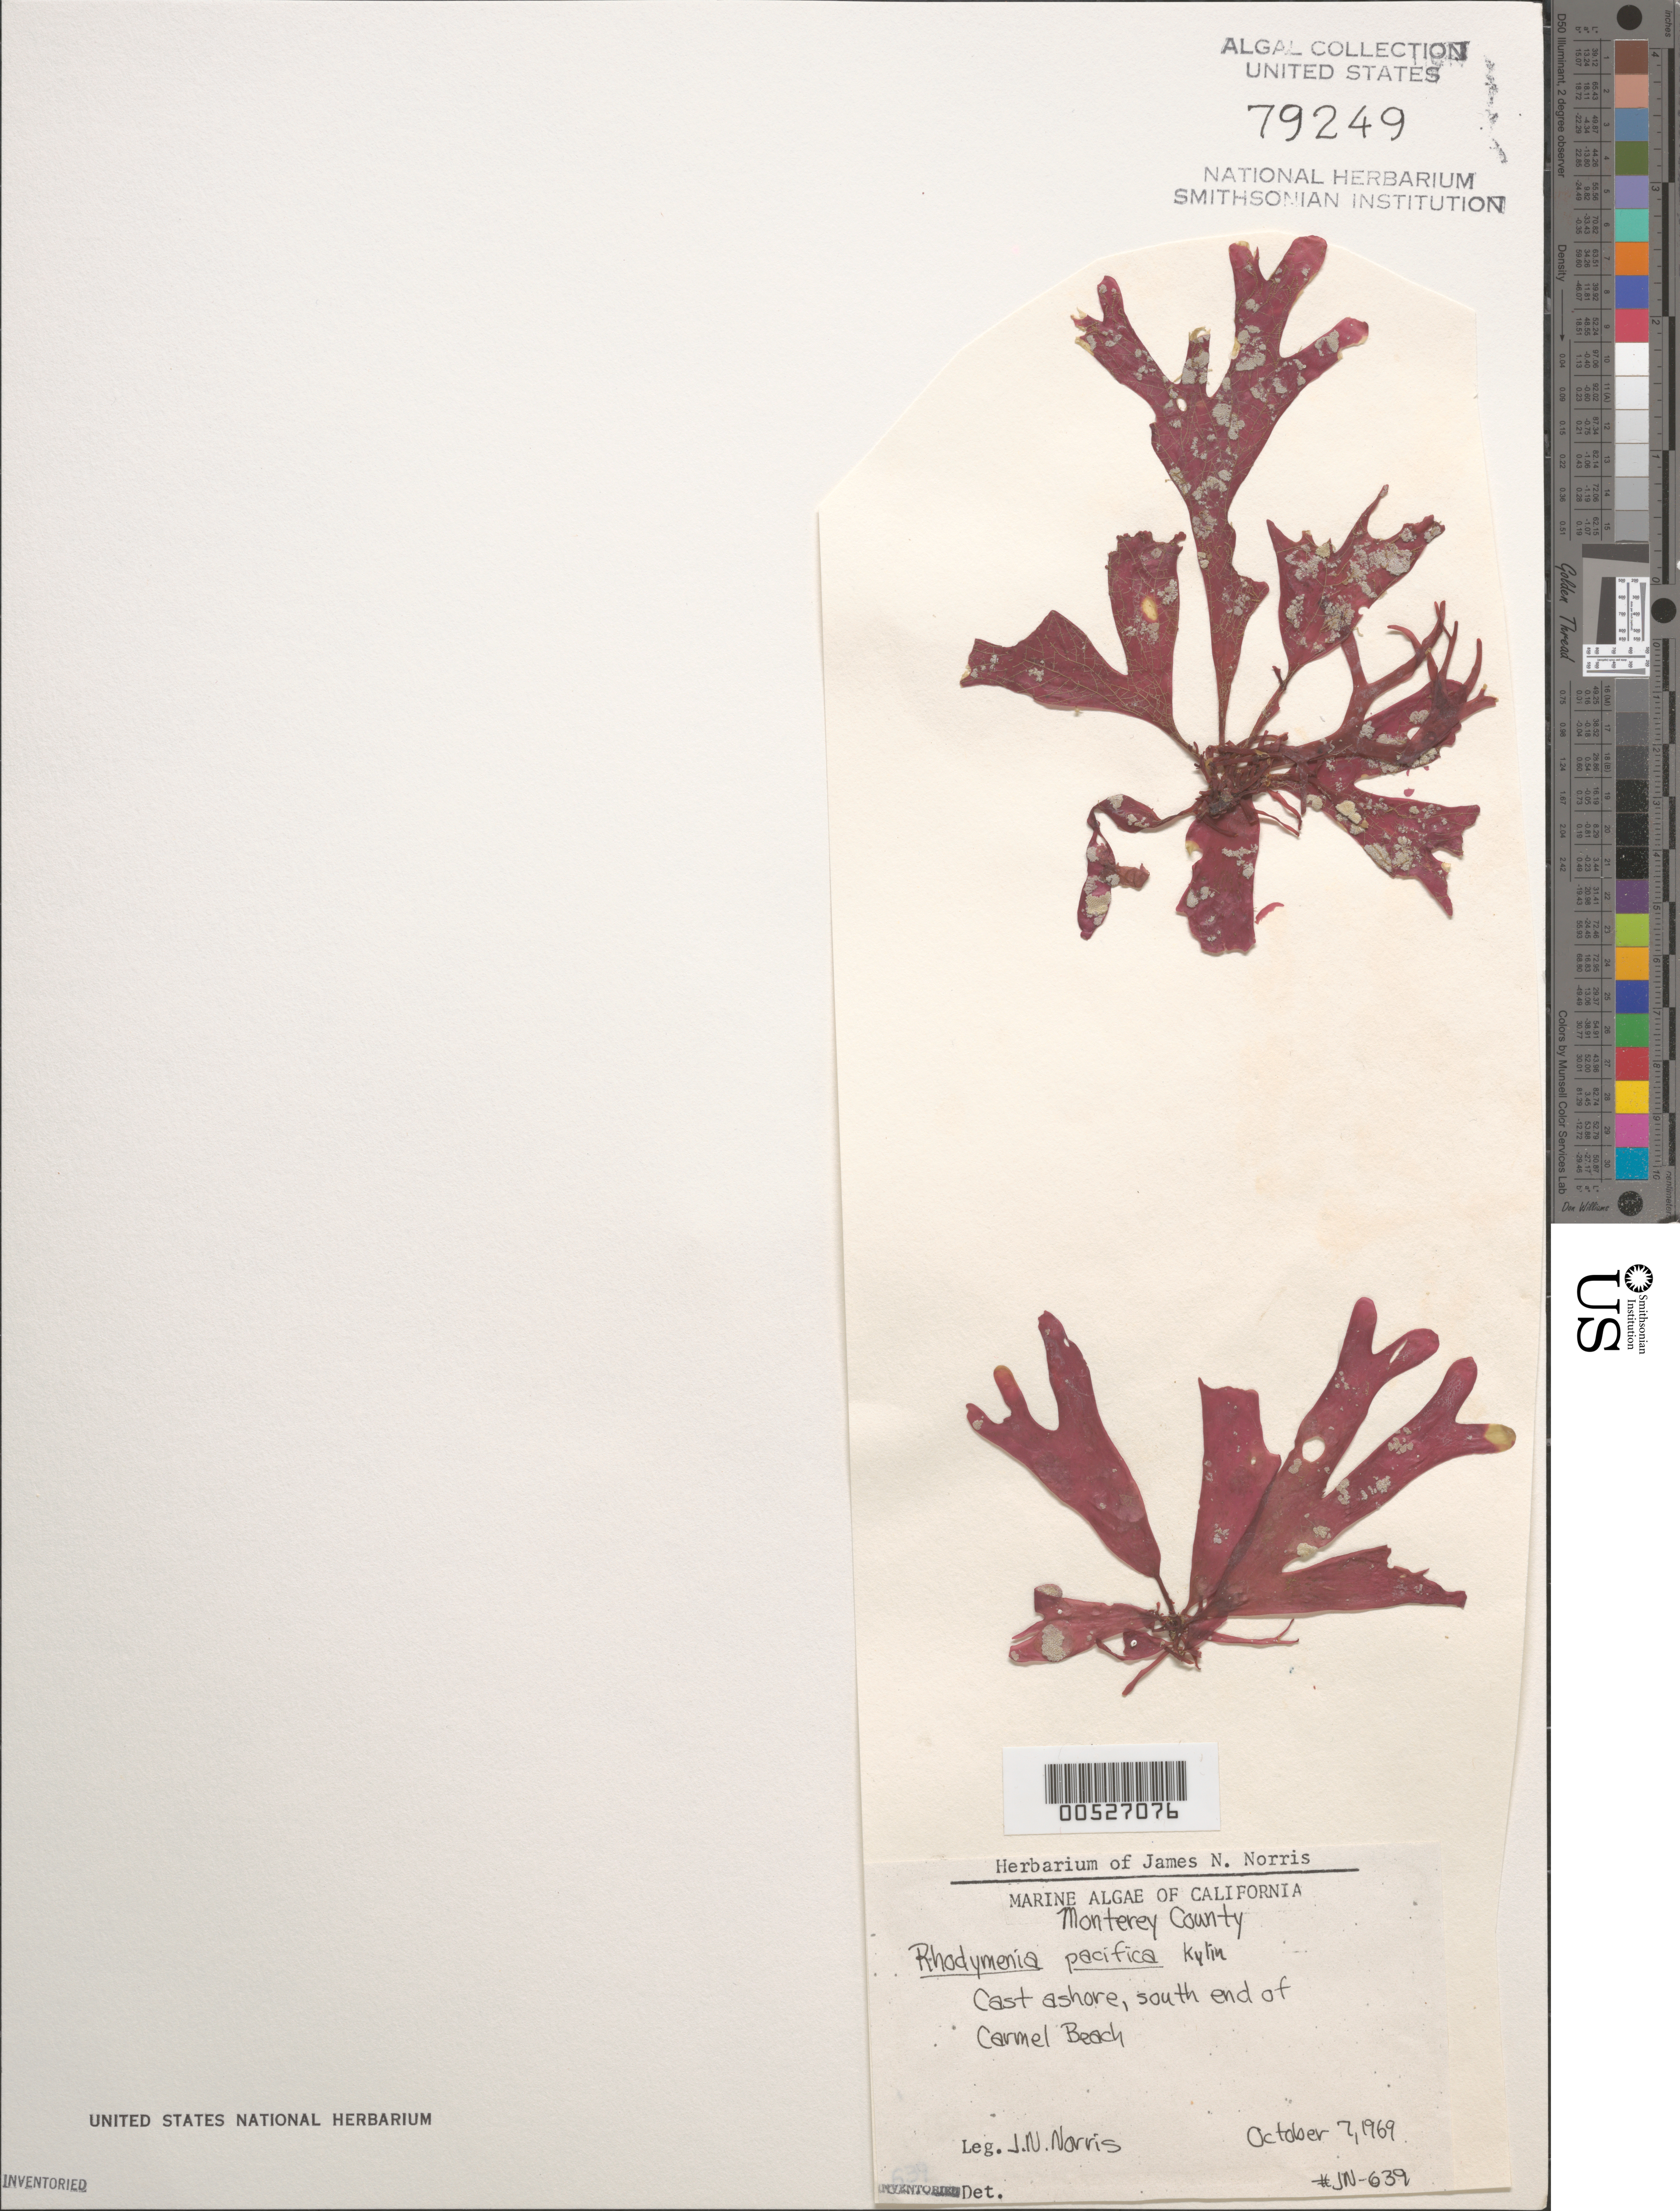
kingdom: Plantae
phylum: Rhodophyta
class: Florideophyceae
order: Rhodymeniales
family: Rhodymeniaceae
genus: Rhodymenia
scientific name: Rhodymenia pacifica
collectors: J. N. Norris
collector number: JN-639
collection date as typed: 07 Oct 1969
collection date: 1969-10-07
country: United States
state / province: California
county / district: Monterey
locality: Carmel Beach, south end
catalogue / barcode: US 79249